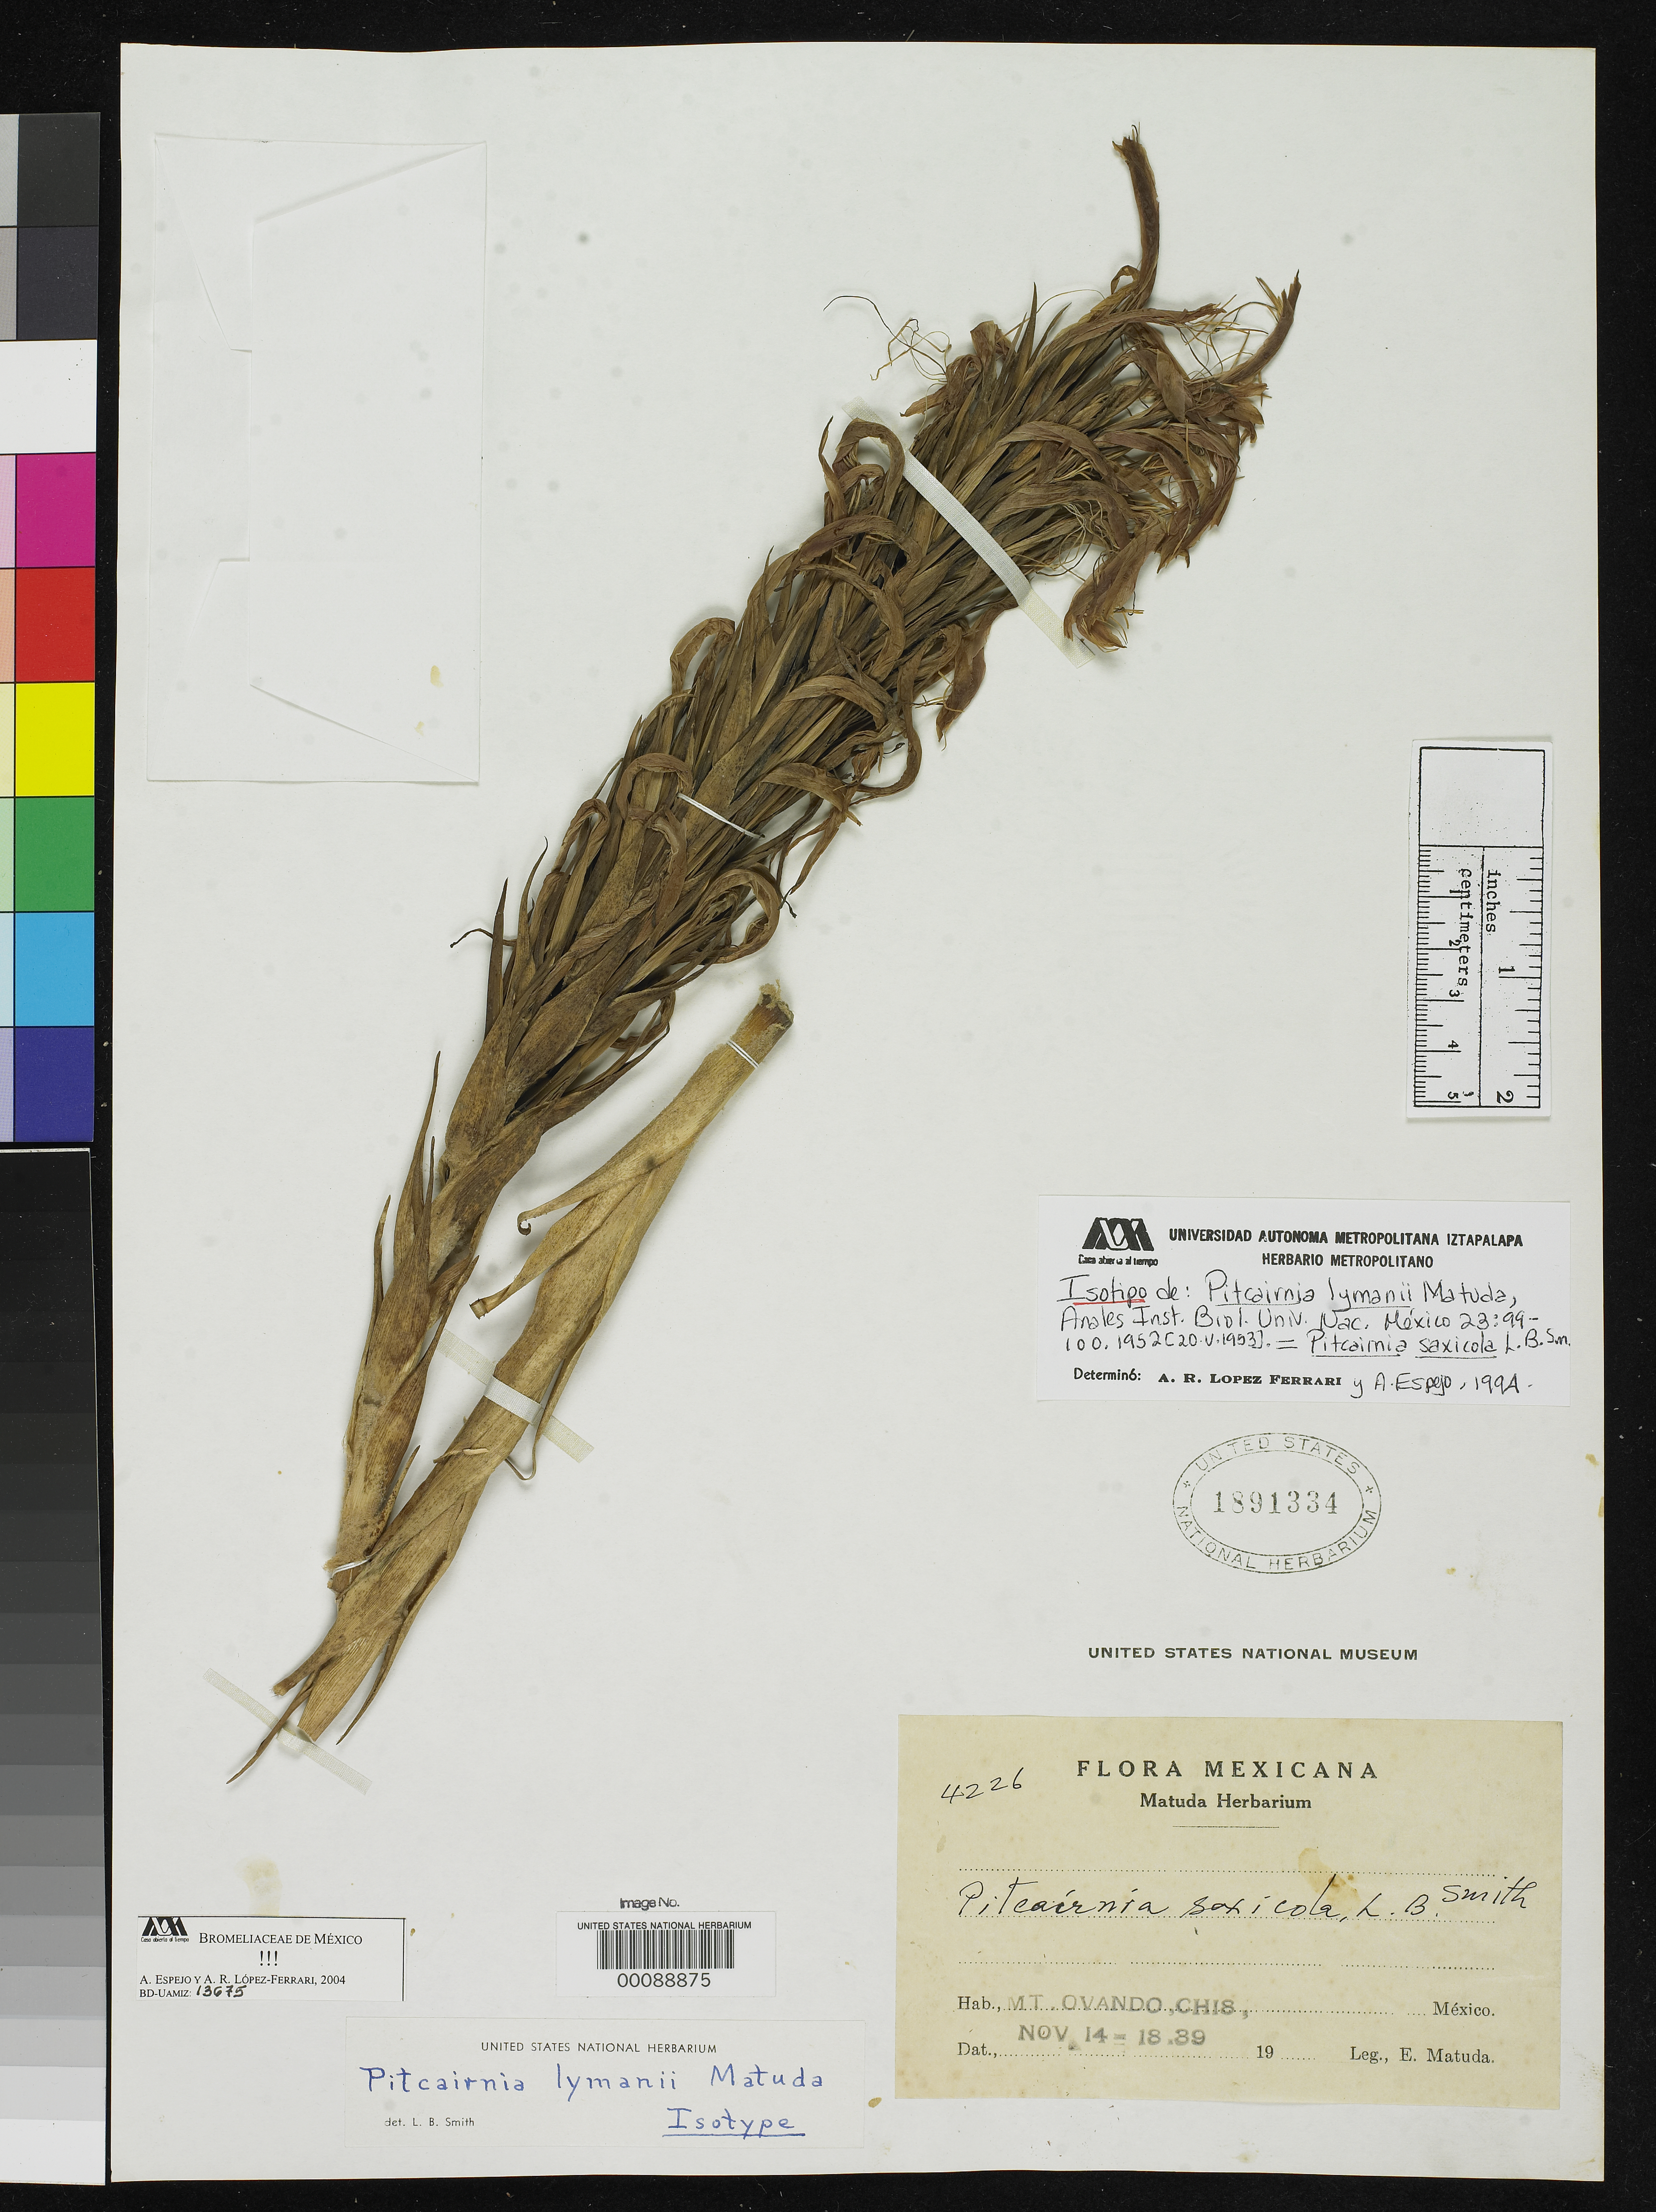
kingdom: Plantae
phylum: Tracheophyta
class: Liliopsida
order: Poales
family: Bromeliaceae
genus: Pitcairnia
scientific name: Pitcairnia lymanii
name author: Matuda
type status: Isotype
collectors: E. Matuda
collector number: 4226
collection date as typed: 14 Nov 1889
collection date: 1889-11-14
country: Mexico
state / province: Chiapas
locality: Mt. Ovando.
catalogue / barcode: US 1891334